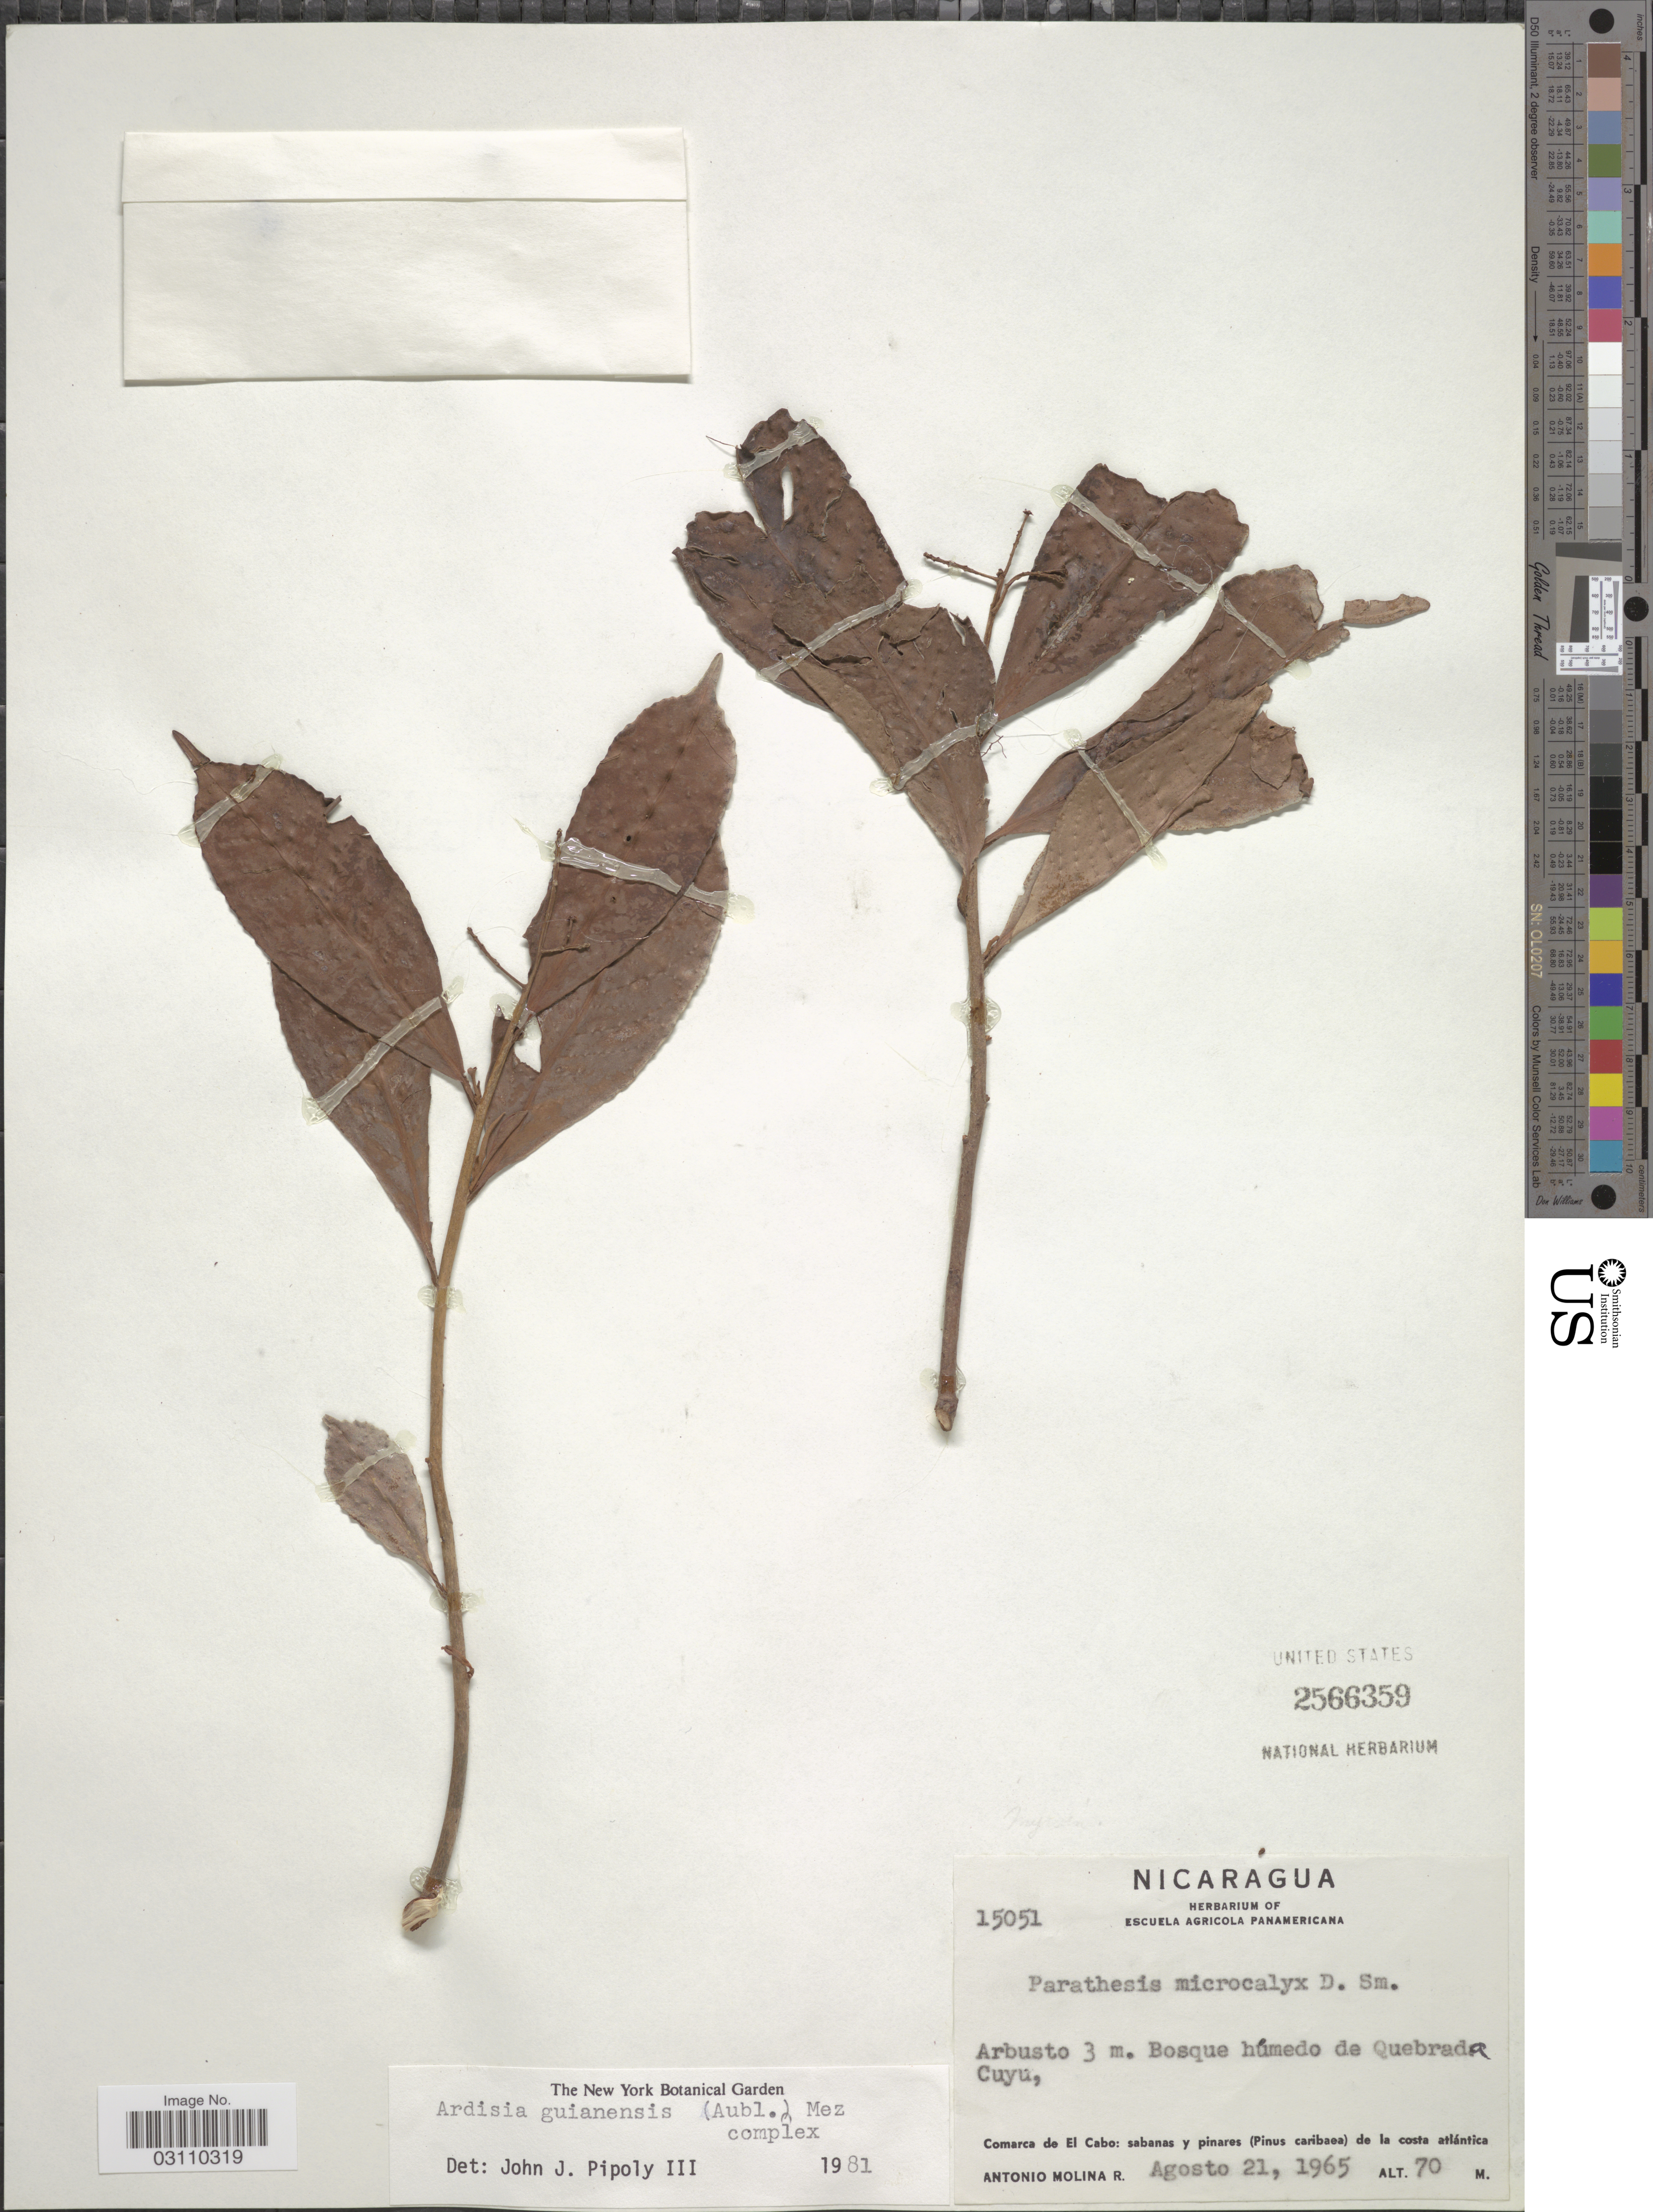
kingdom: Plantae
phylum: Tracheophyta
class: Magnoliopsida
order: Ericales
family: Primulaceae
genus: Ardisia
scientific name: Ardisia guianensis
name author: (Aubl.) Mez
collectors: A. Molina R.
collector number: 15051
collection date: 1965-08-21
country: Nicaragua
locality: Bosque húmedo de Quebrada Cuyu, Comarca de El Cabo: sabanas y pinares (Pinus caribaea) de la costa atlántica.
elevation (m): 70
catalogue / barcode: US 2566359